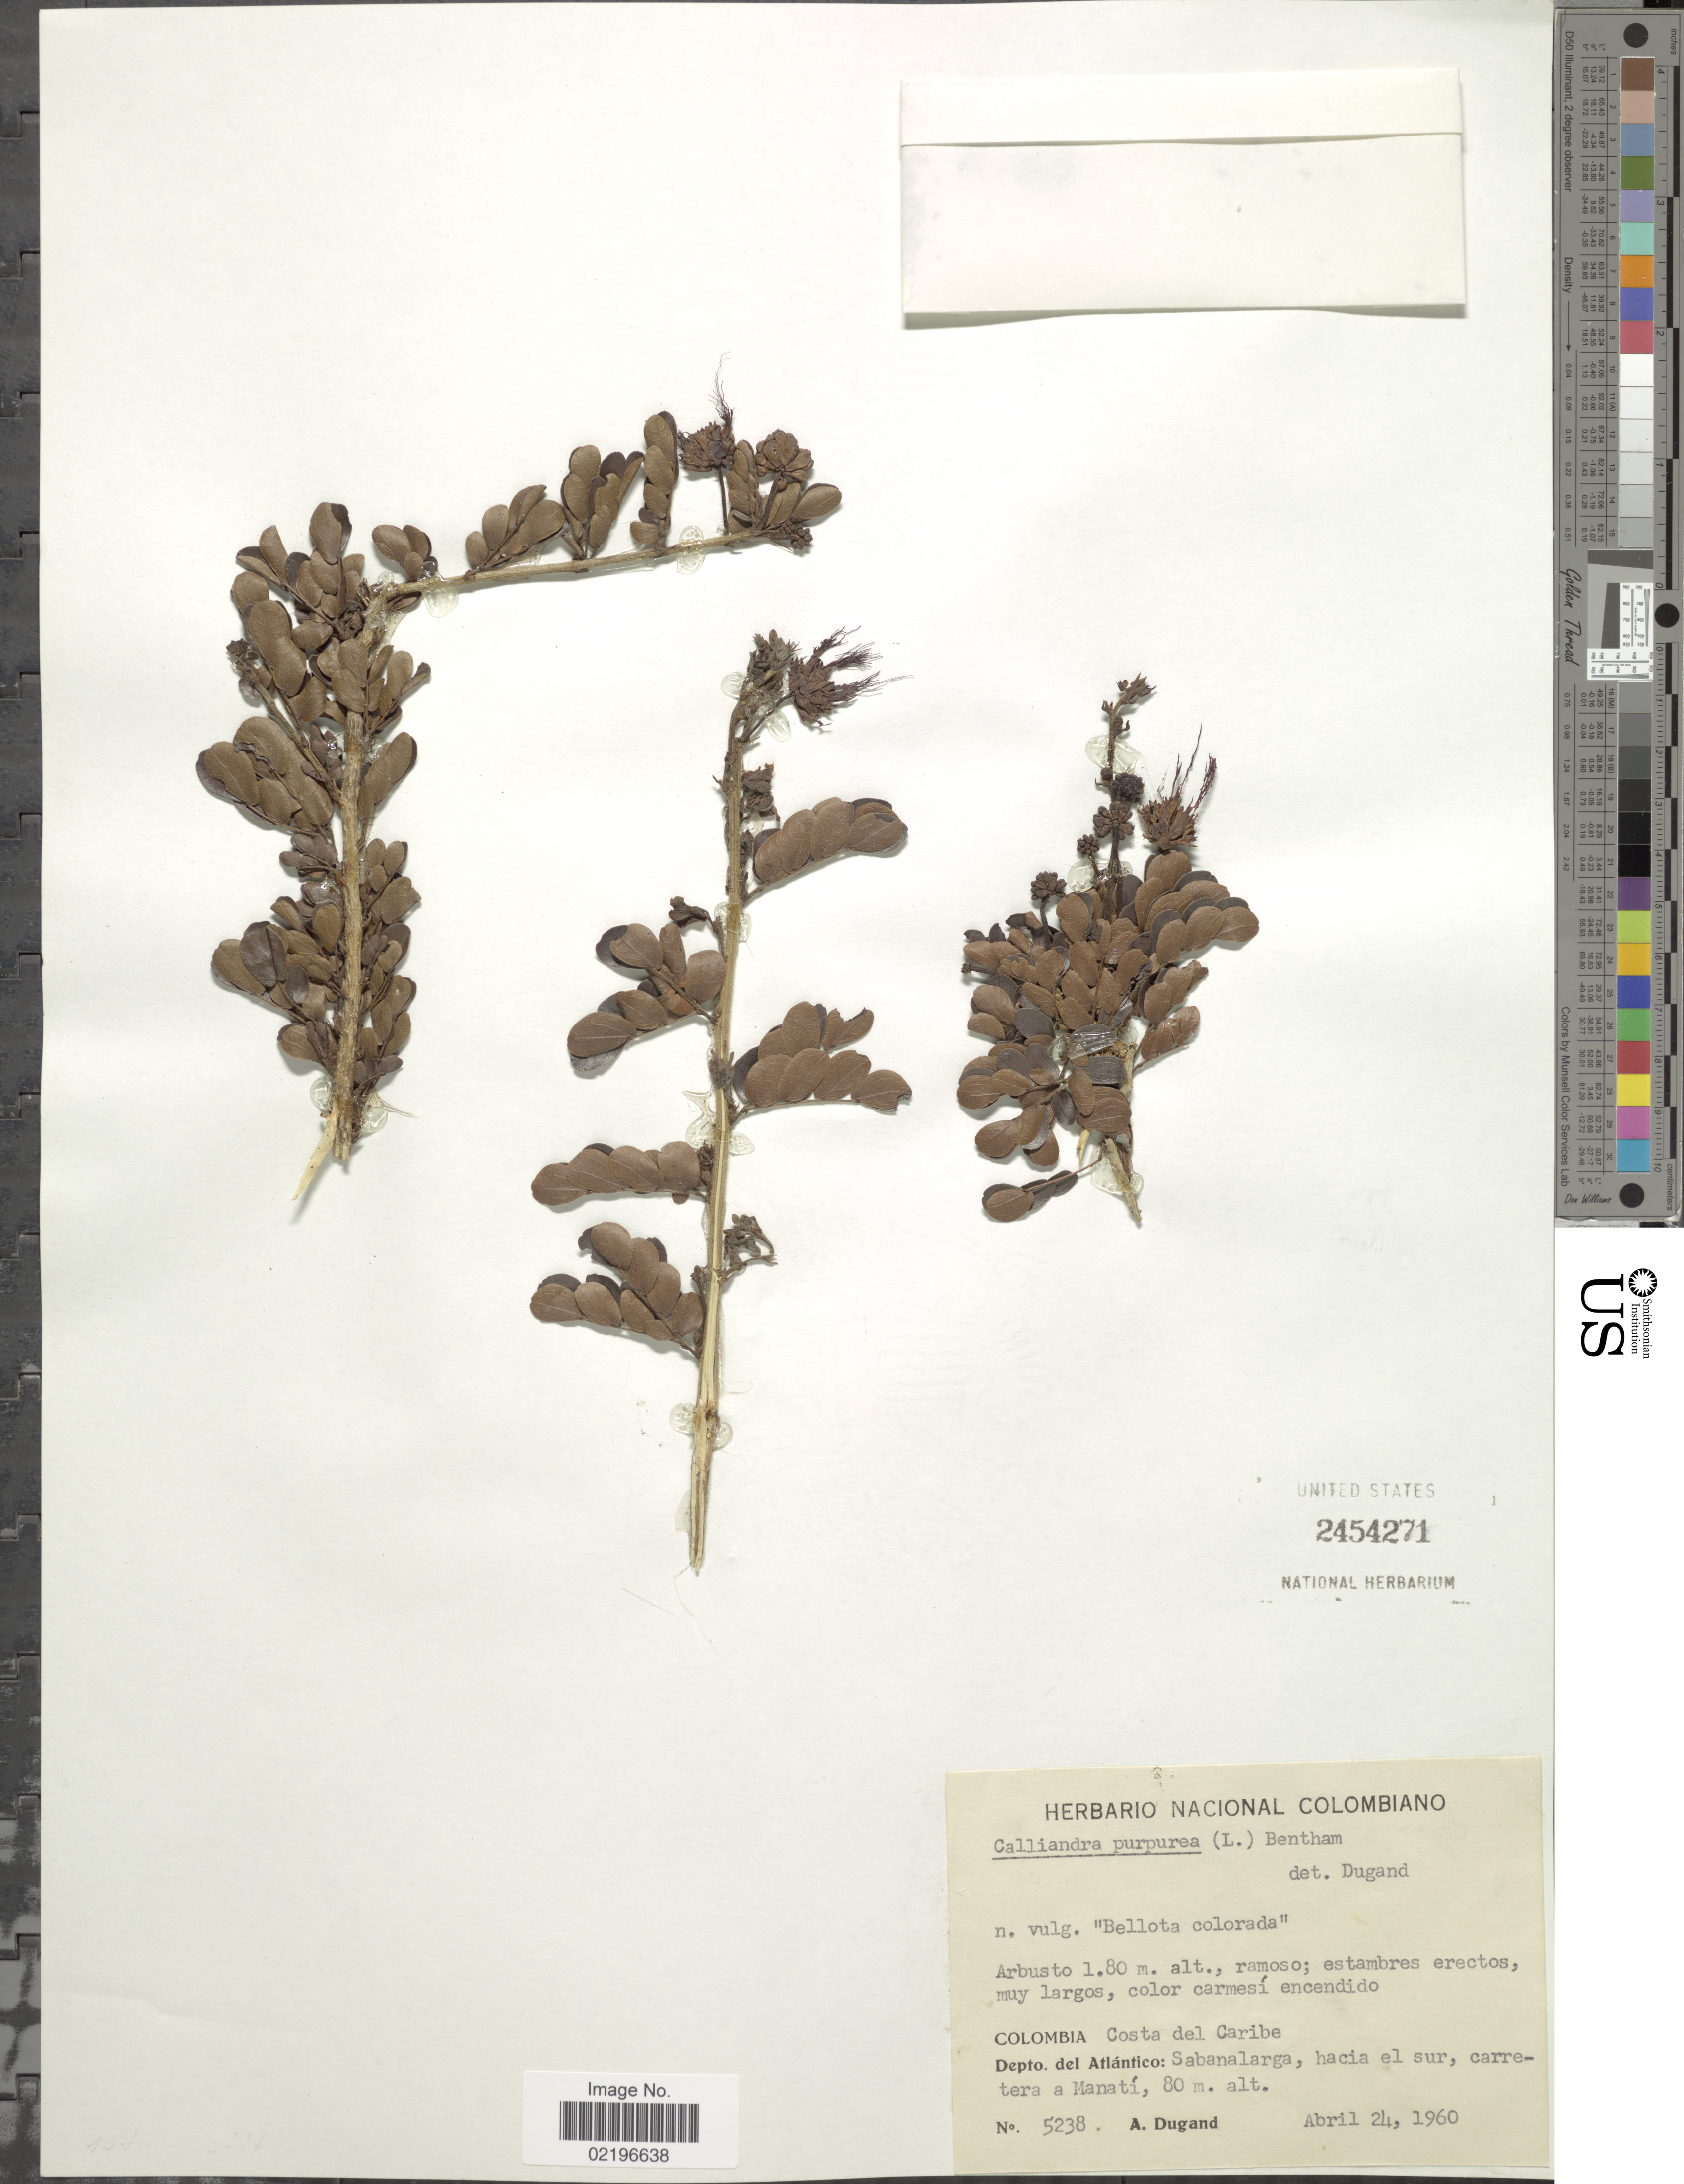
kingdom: Plantae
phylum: Tracheophyta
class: Magnoliopsida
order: Fabales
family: Fabaceae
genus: Calliandra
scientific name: Calliandra purpurea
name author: (L.) Benth.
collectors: A. Dugand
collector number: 5238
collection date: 1960-04-24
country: Colombia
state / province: Atlántico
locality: Colombia. Costa del Caribe. Depto. del Atlantico: Sabanalarga, hacia elsur, carretera a Manati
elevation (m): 80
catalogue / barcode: US 2454271